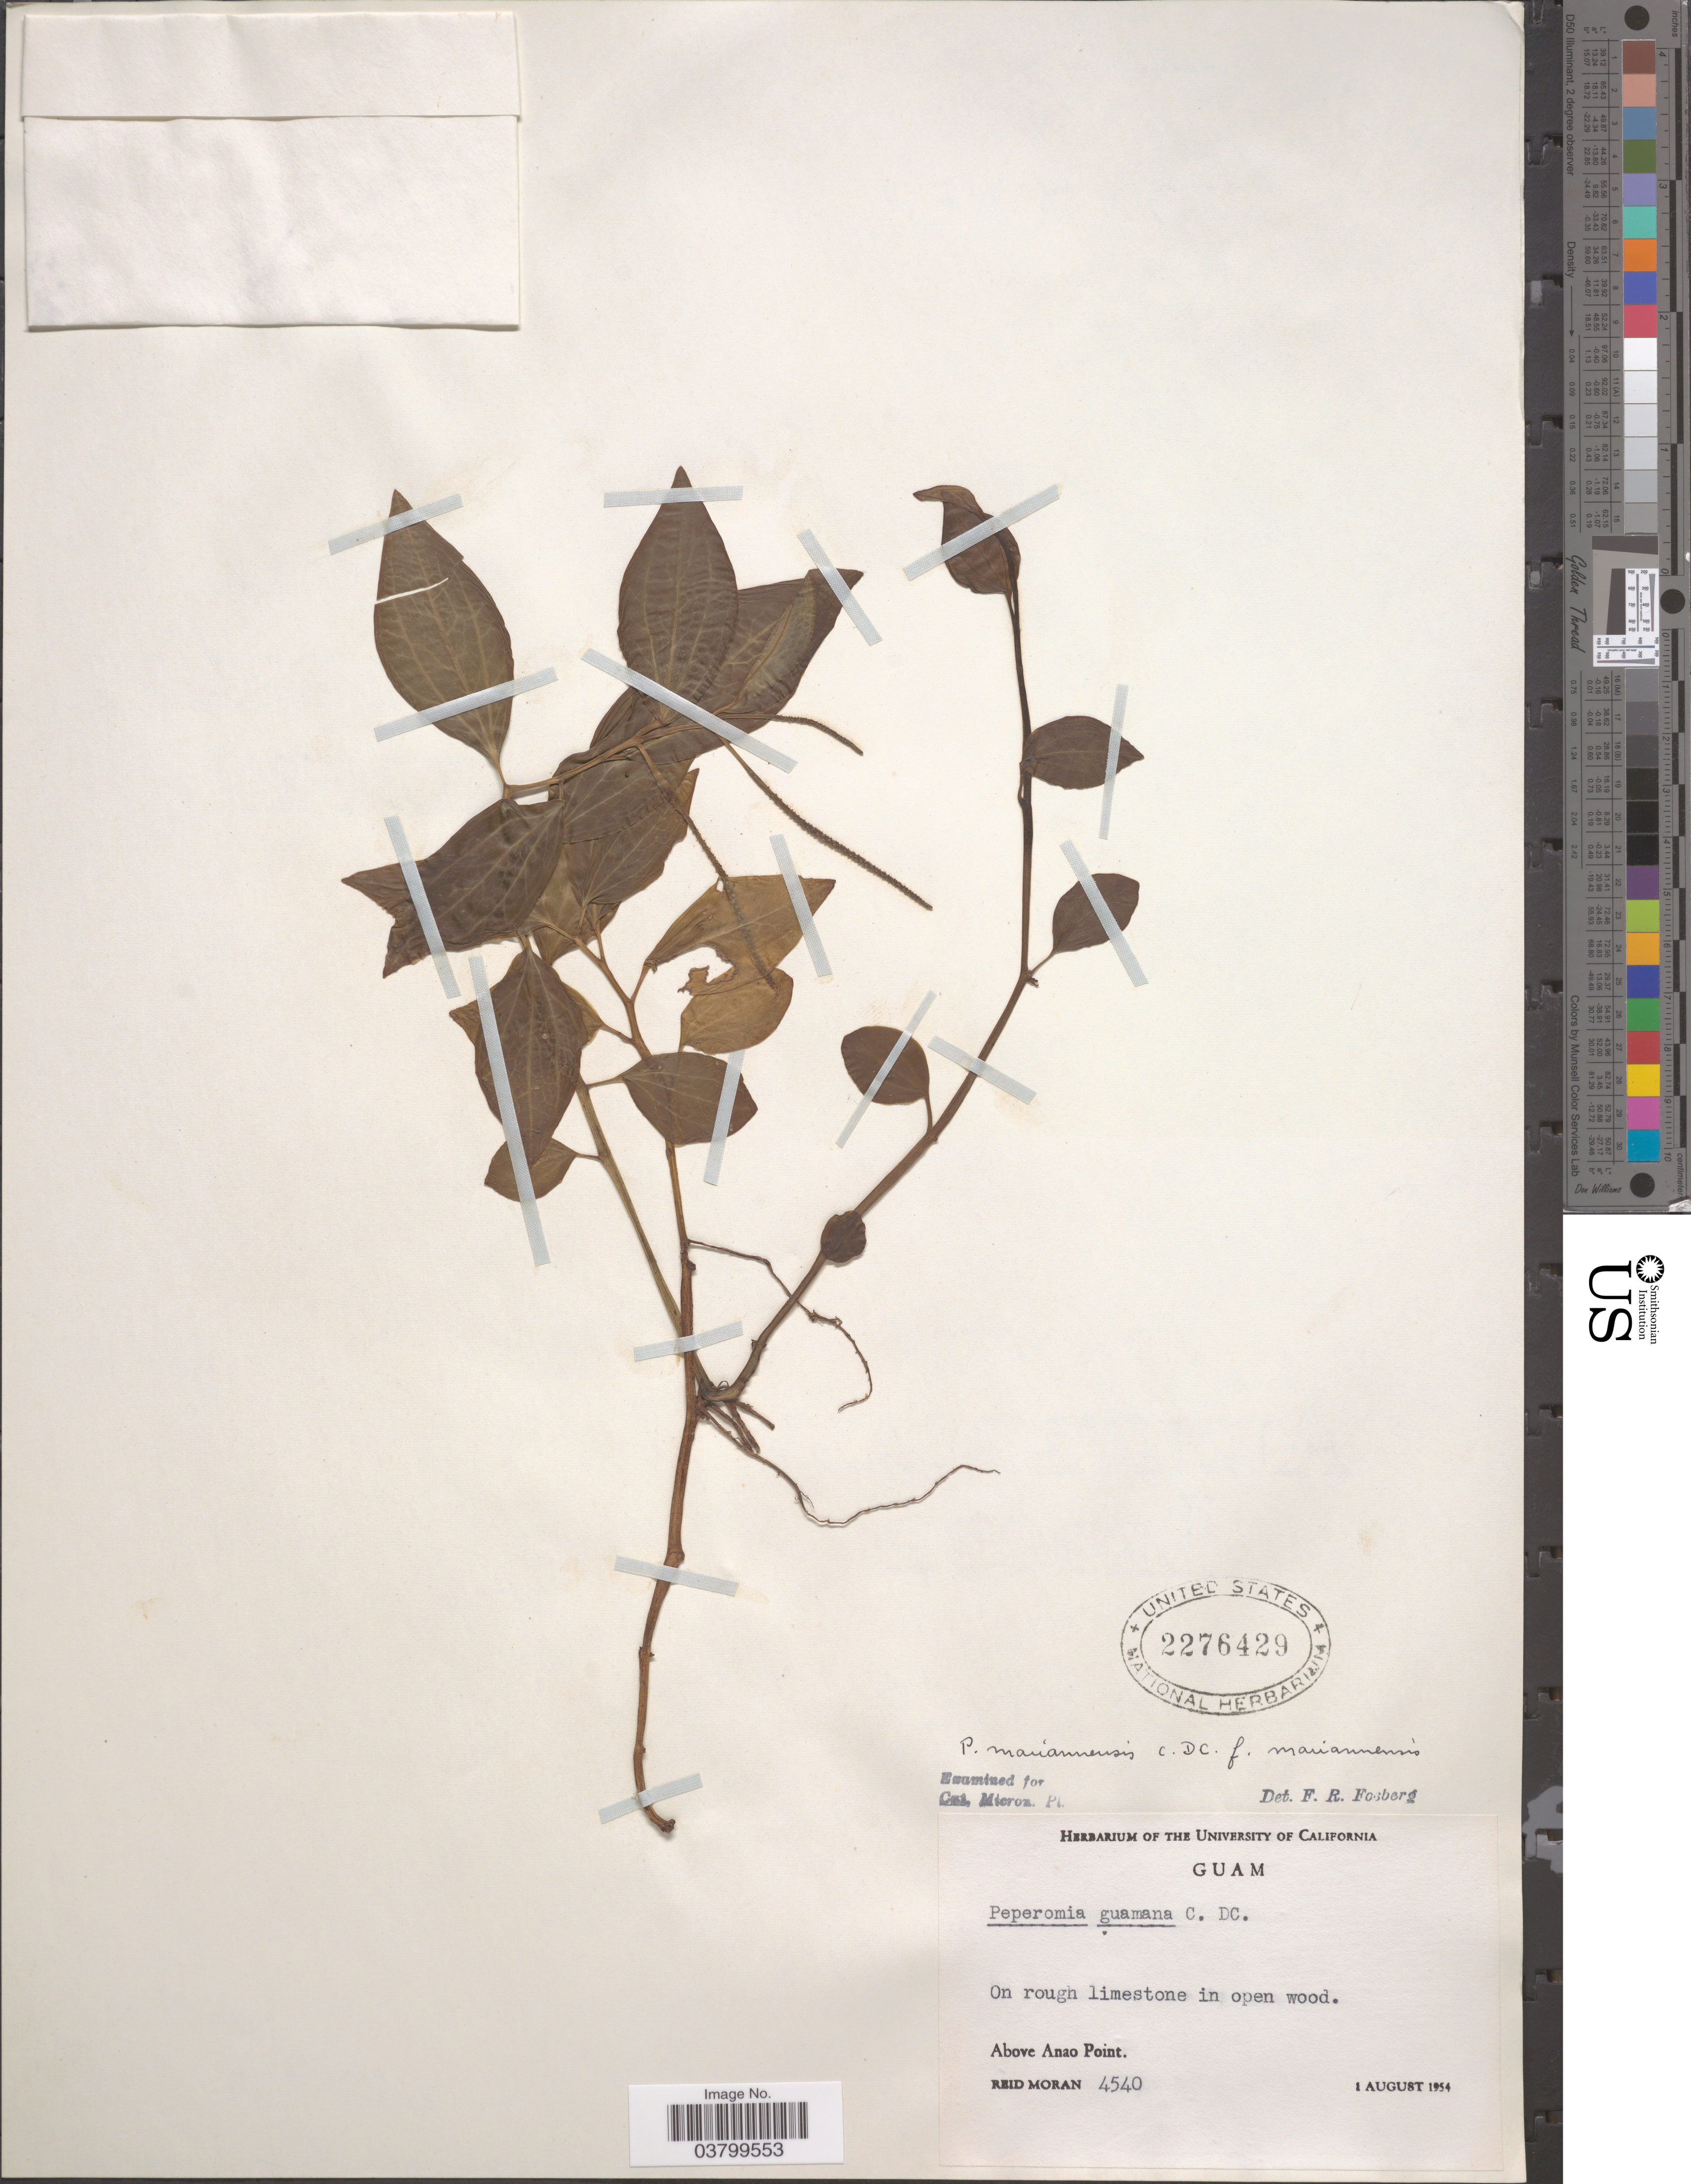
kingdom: Plantae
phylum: Tracheophyta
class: Magnoliopsida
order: Piperales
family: Piperaceae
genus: Peperomia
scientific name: Peperomia mariannensis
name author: C. DC.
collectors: R. Moran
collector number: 4540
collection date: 1954-08-01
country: Guam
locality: Above Anao Point.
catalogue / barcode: US 2276429